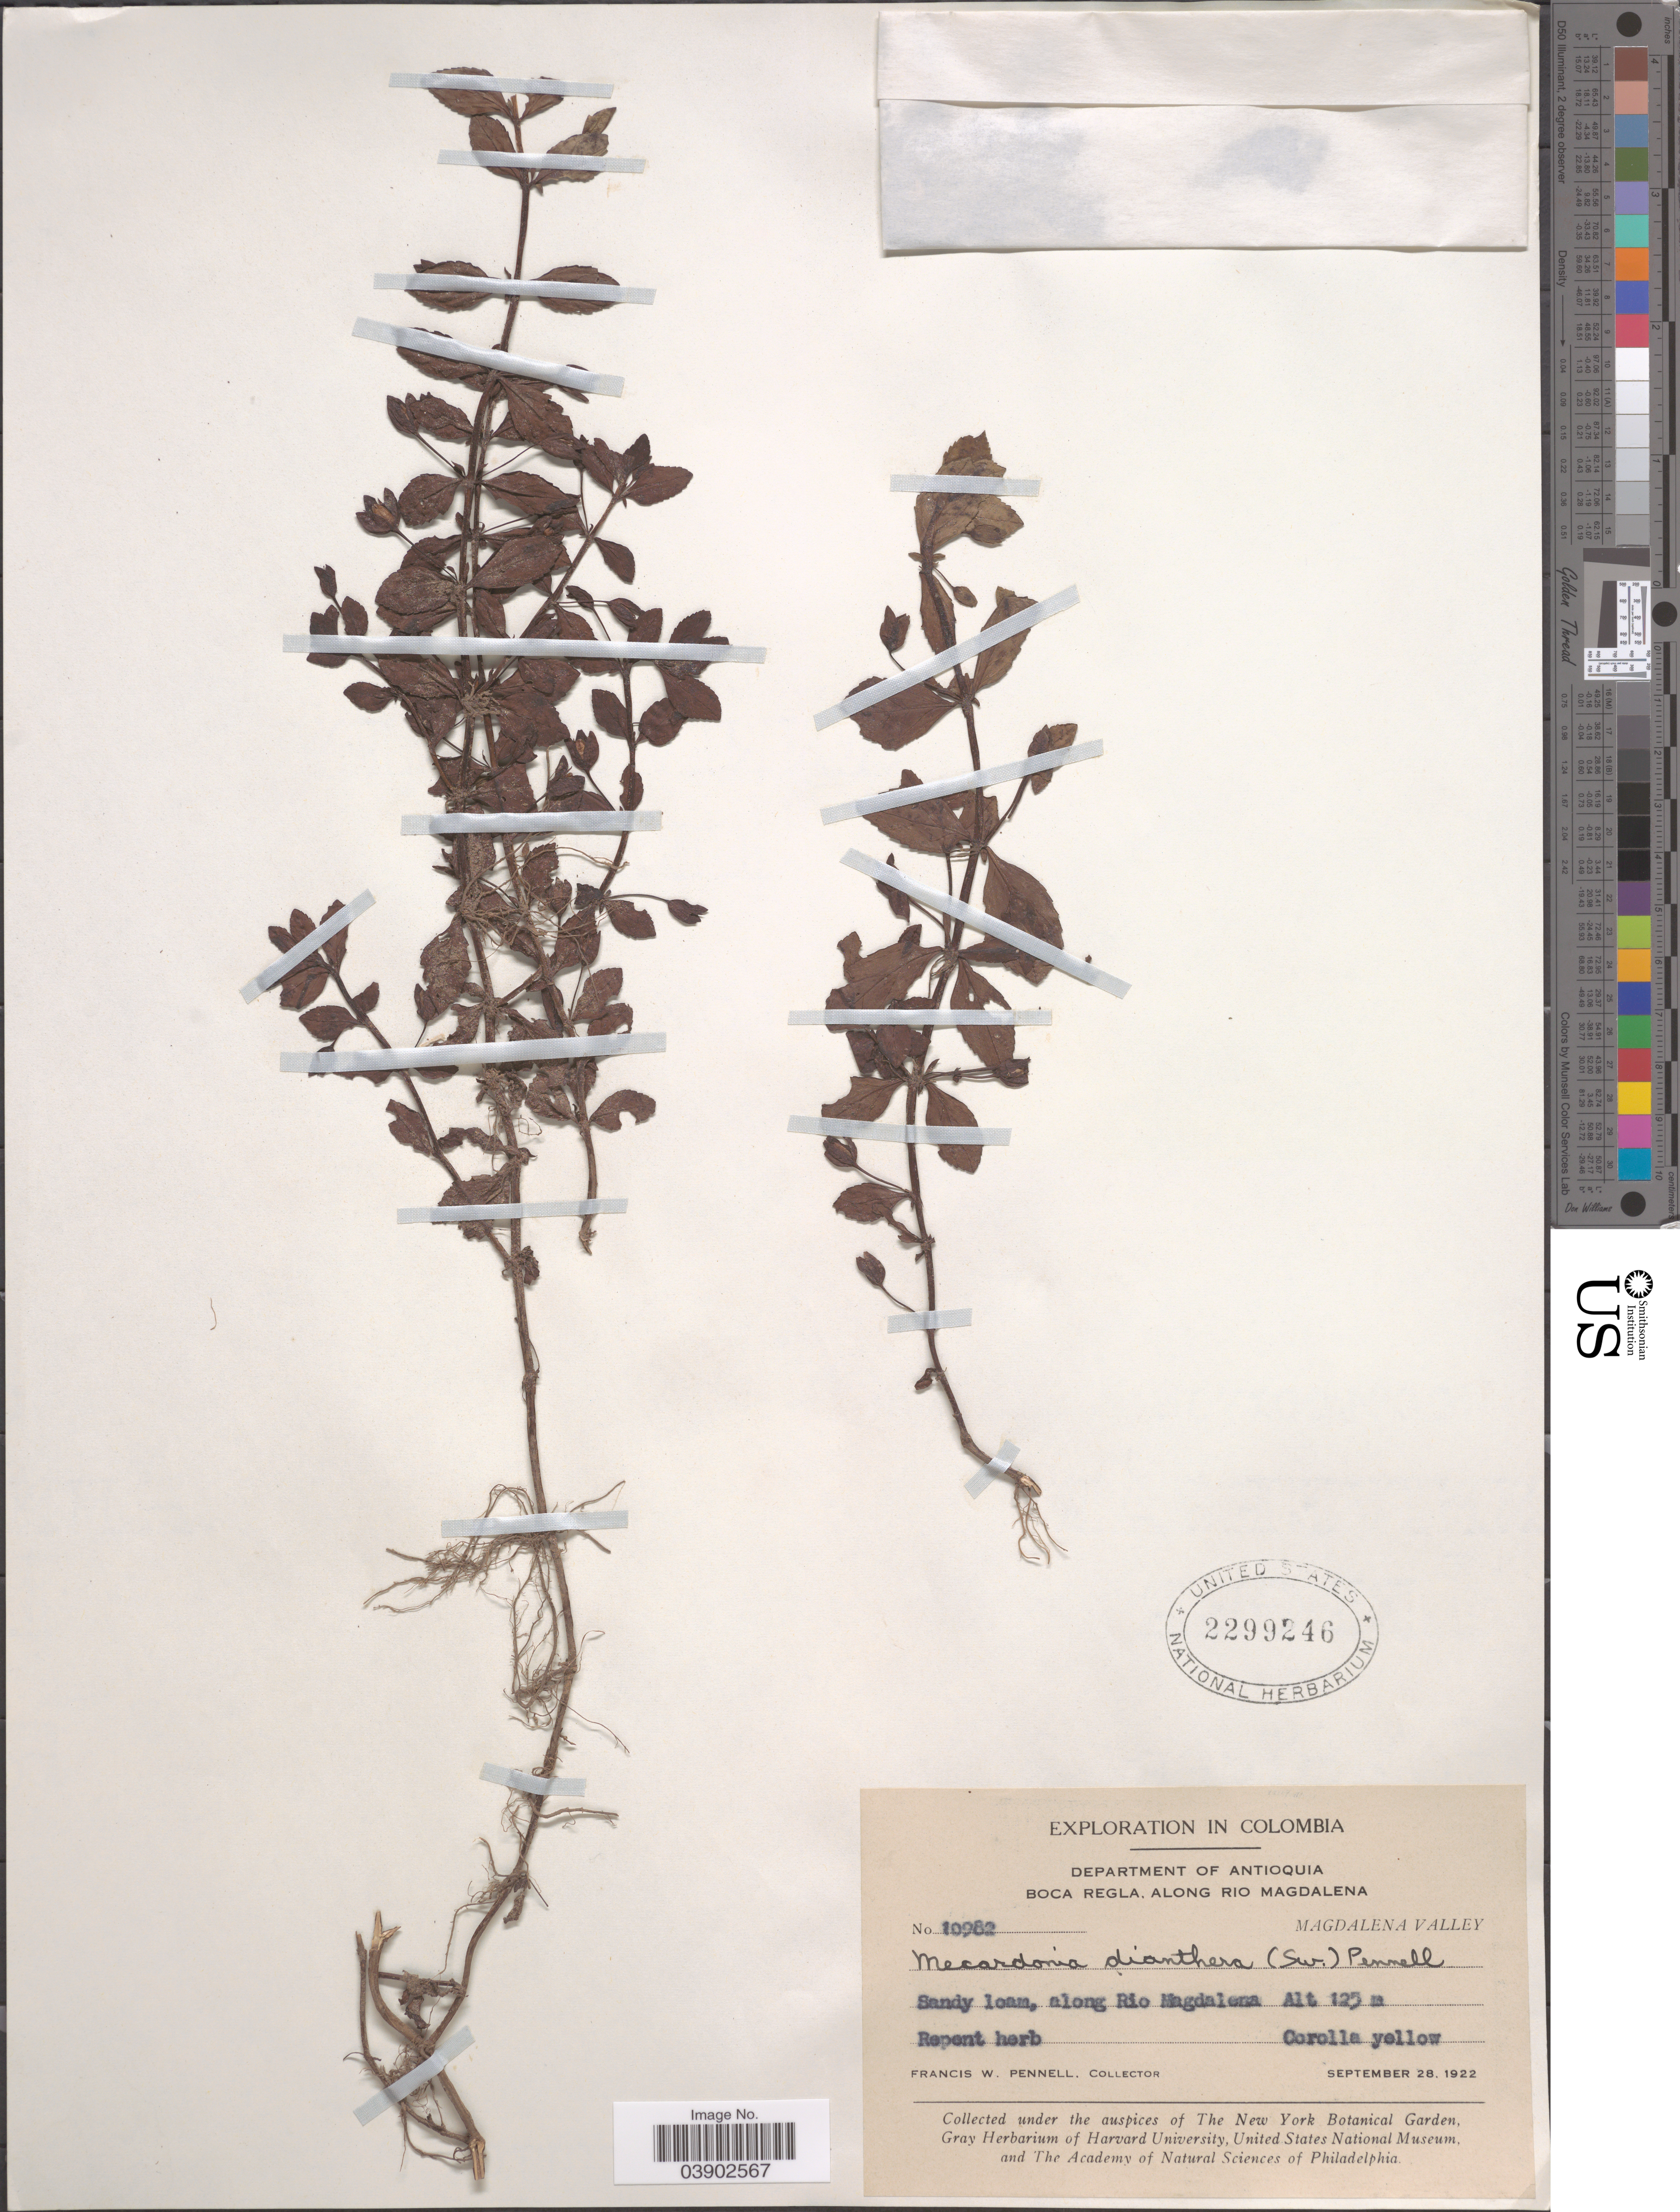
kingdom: Plantae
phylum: Tracheophyta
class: Magnoliopsida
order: Lamiales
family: Plantaginaceae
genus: Mecardonia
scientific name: Mecardonia procumbens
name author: (Mill.) Small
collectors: F. W. Pennell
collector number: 10982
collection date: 1922-09-28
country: Colombia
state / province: Antioquia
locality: Department of Antioquia. Boca Regla, along Rio Magdalena. Magdalena Valley. Sandy loam, along Rio Magdalena.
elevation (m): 125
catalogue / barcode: US 2299246